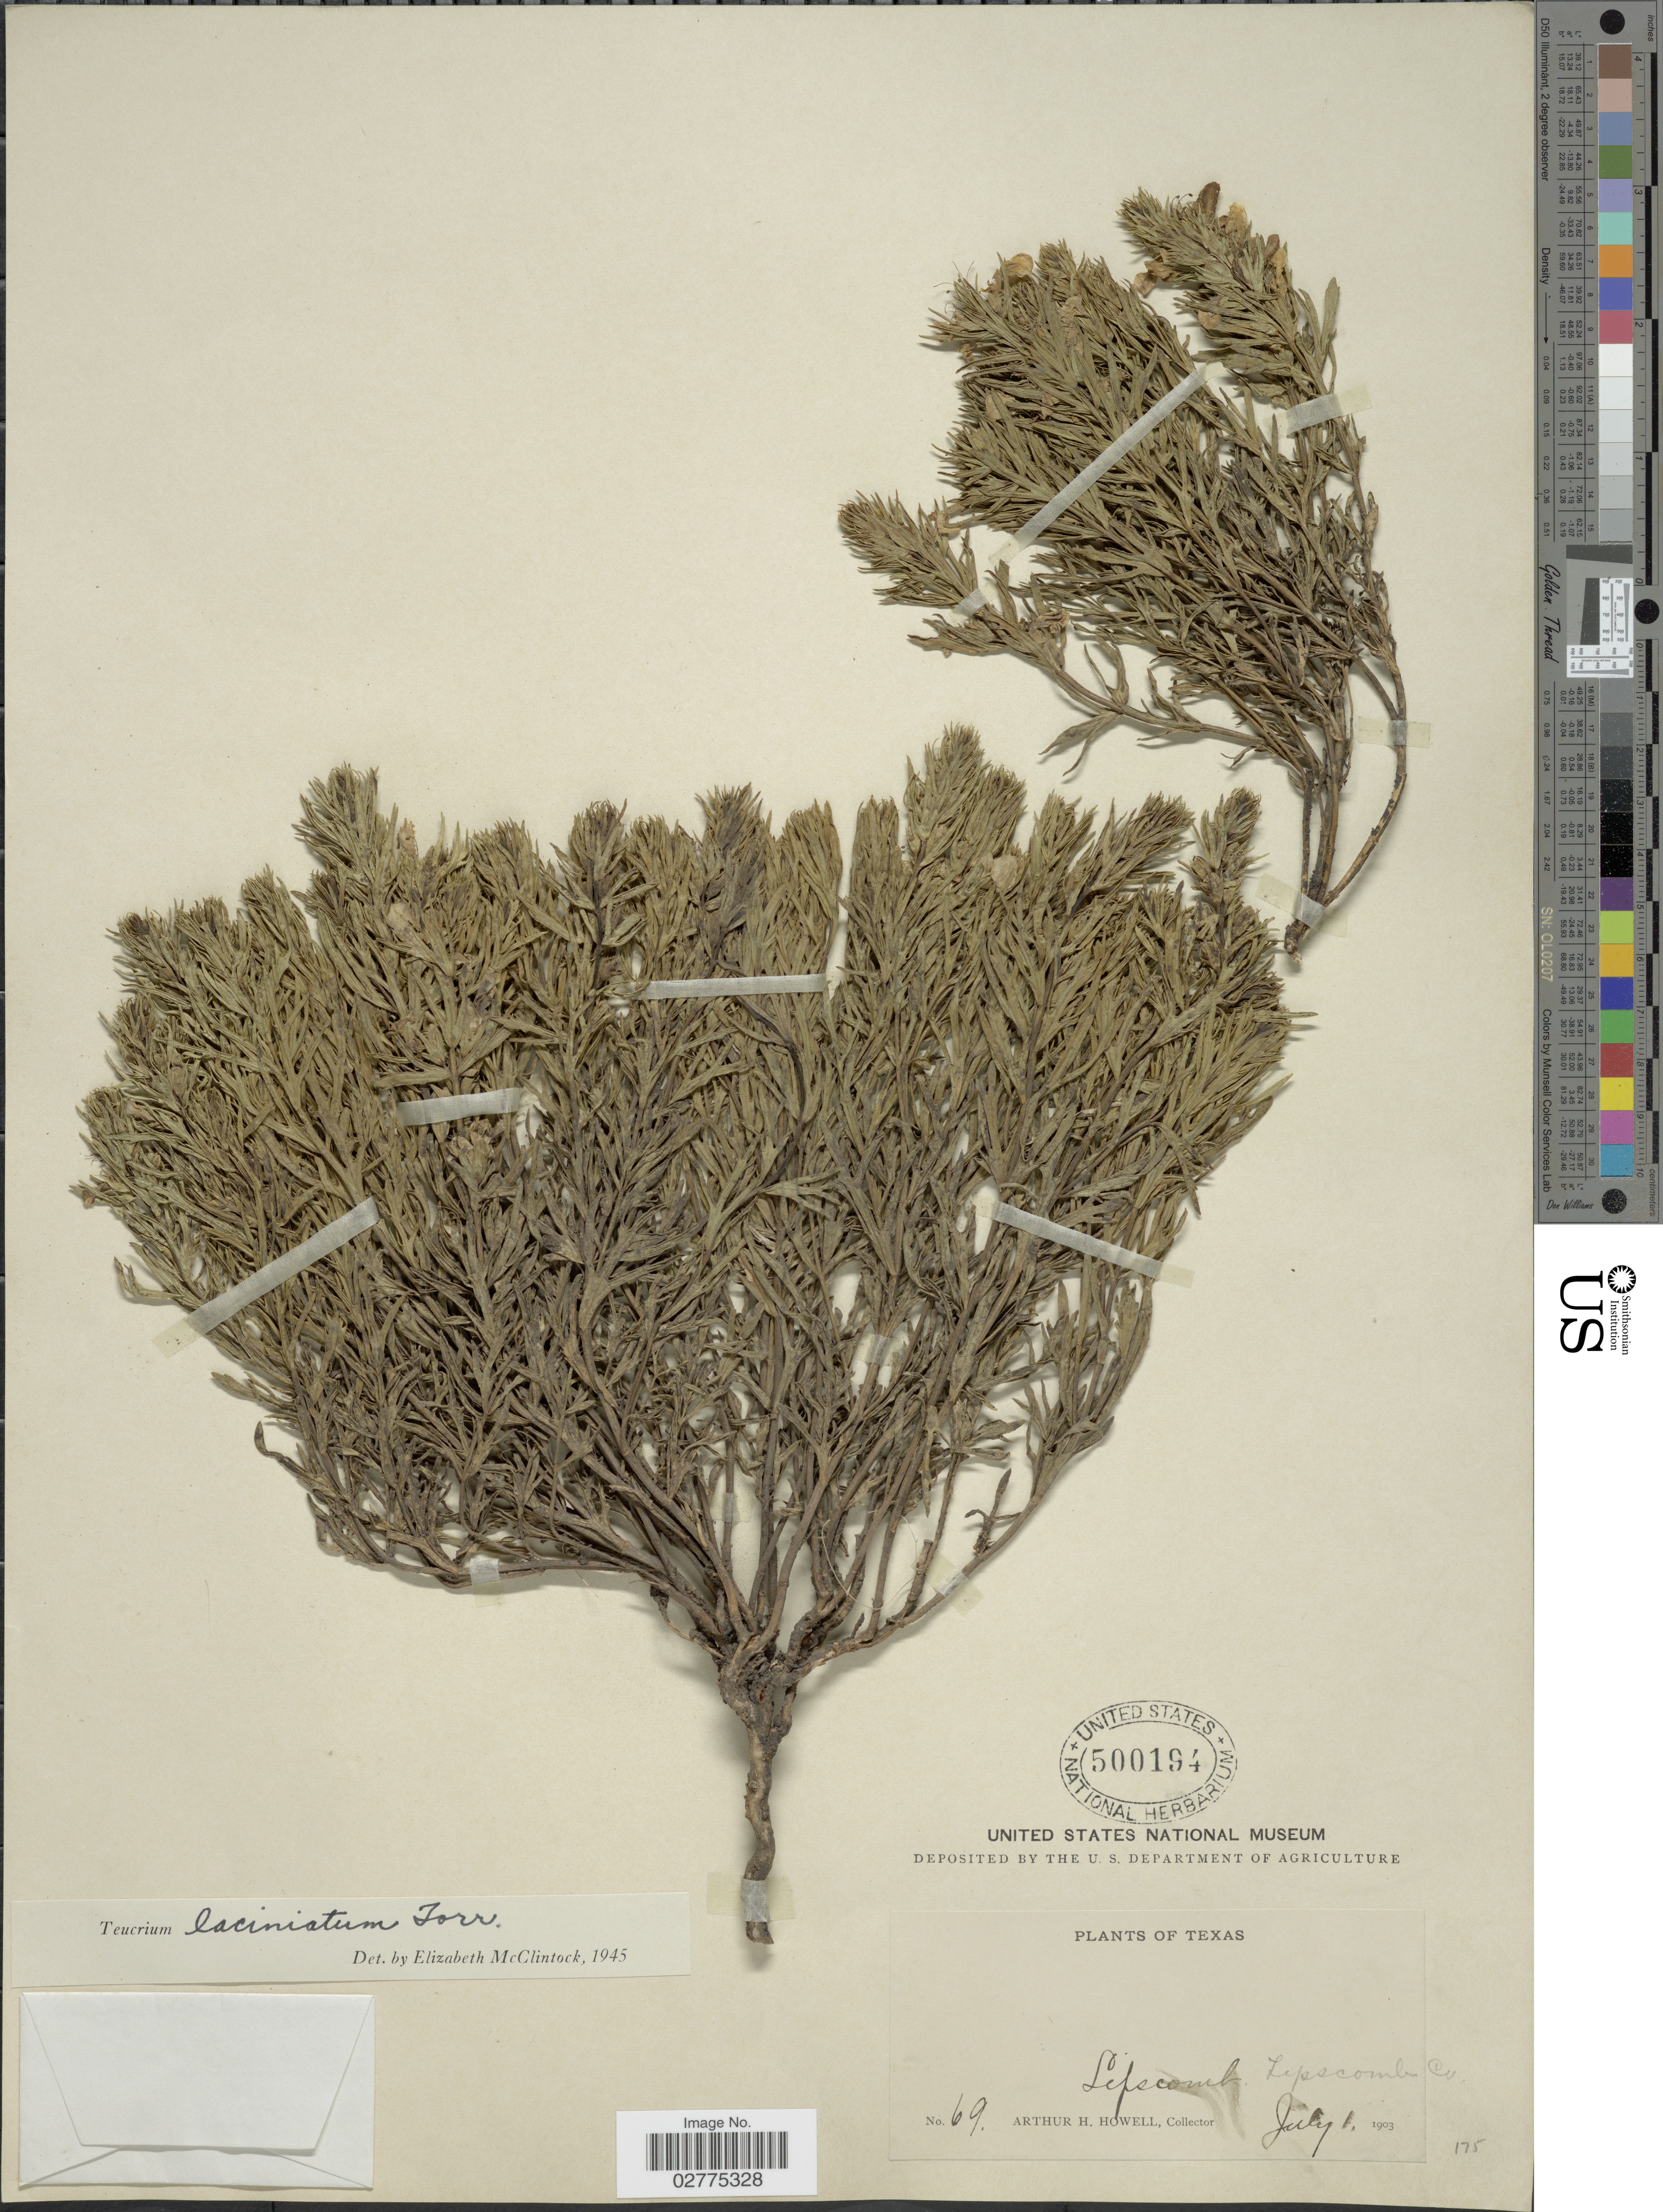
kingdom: Plantae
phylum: Tracheophyta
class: Magnoliopsida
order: Lamiales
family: Lamiaceae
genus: Teucrium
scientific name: Teucrium laciniatum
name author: Torr.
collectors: A. H. Howell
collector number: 69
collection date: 1903-07-01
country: United States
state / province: Texas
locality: Lipscomb Co.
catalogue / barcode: US 500194